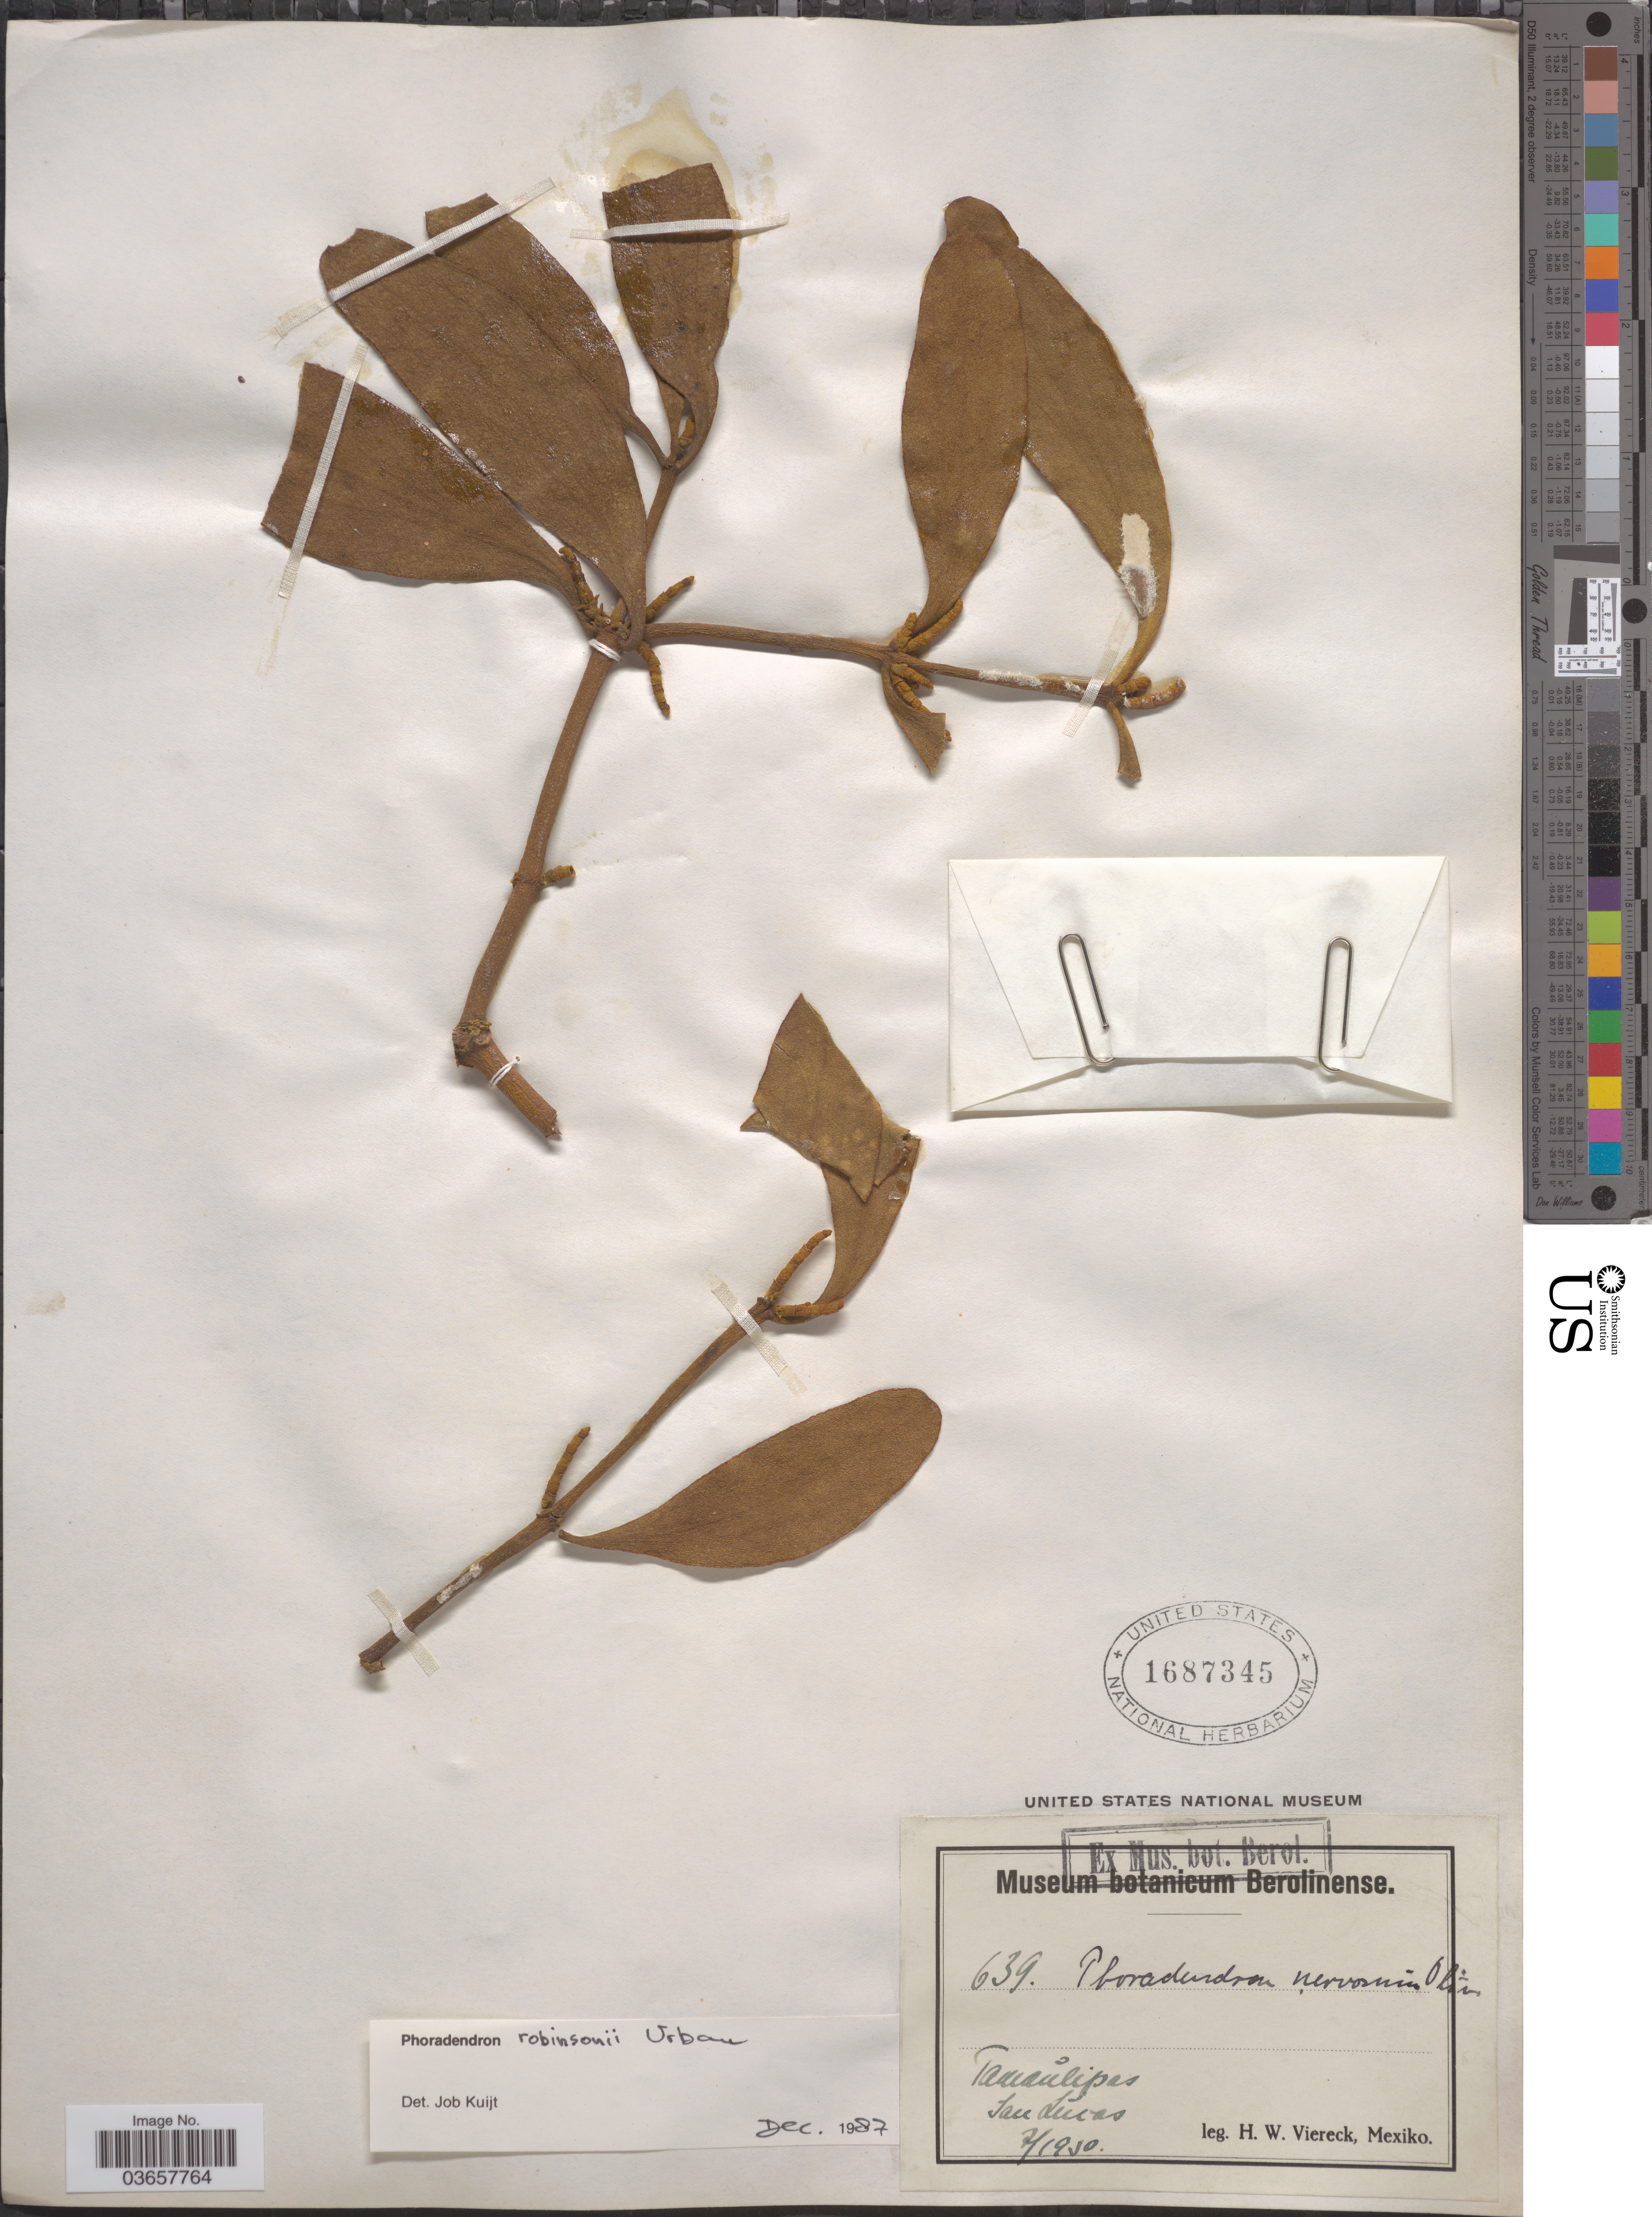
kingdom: Plantae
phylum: Tracheophyta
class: Magnoliopsida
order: Santalales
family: Viscaceae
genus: Phoradendron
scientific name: Phoradendron robinsonii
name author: Urb.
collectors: H. W. Viereck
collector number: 639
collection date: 1950-07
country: Mexico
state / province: Tamaulipas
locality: San Lucas.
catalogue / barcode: US 1687345